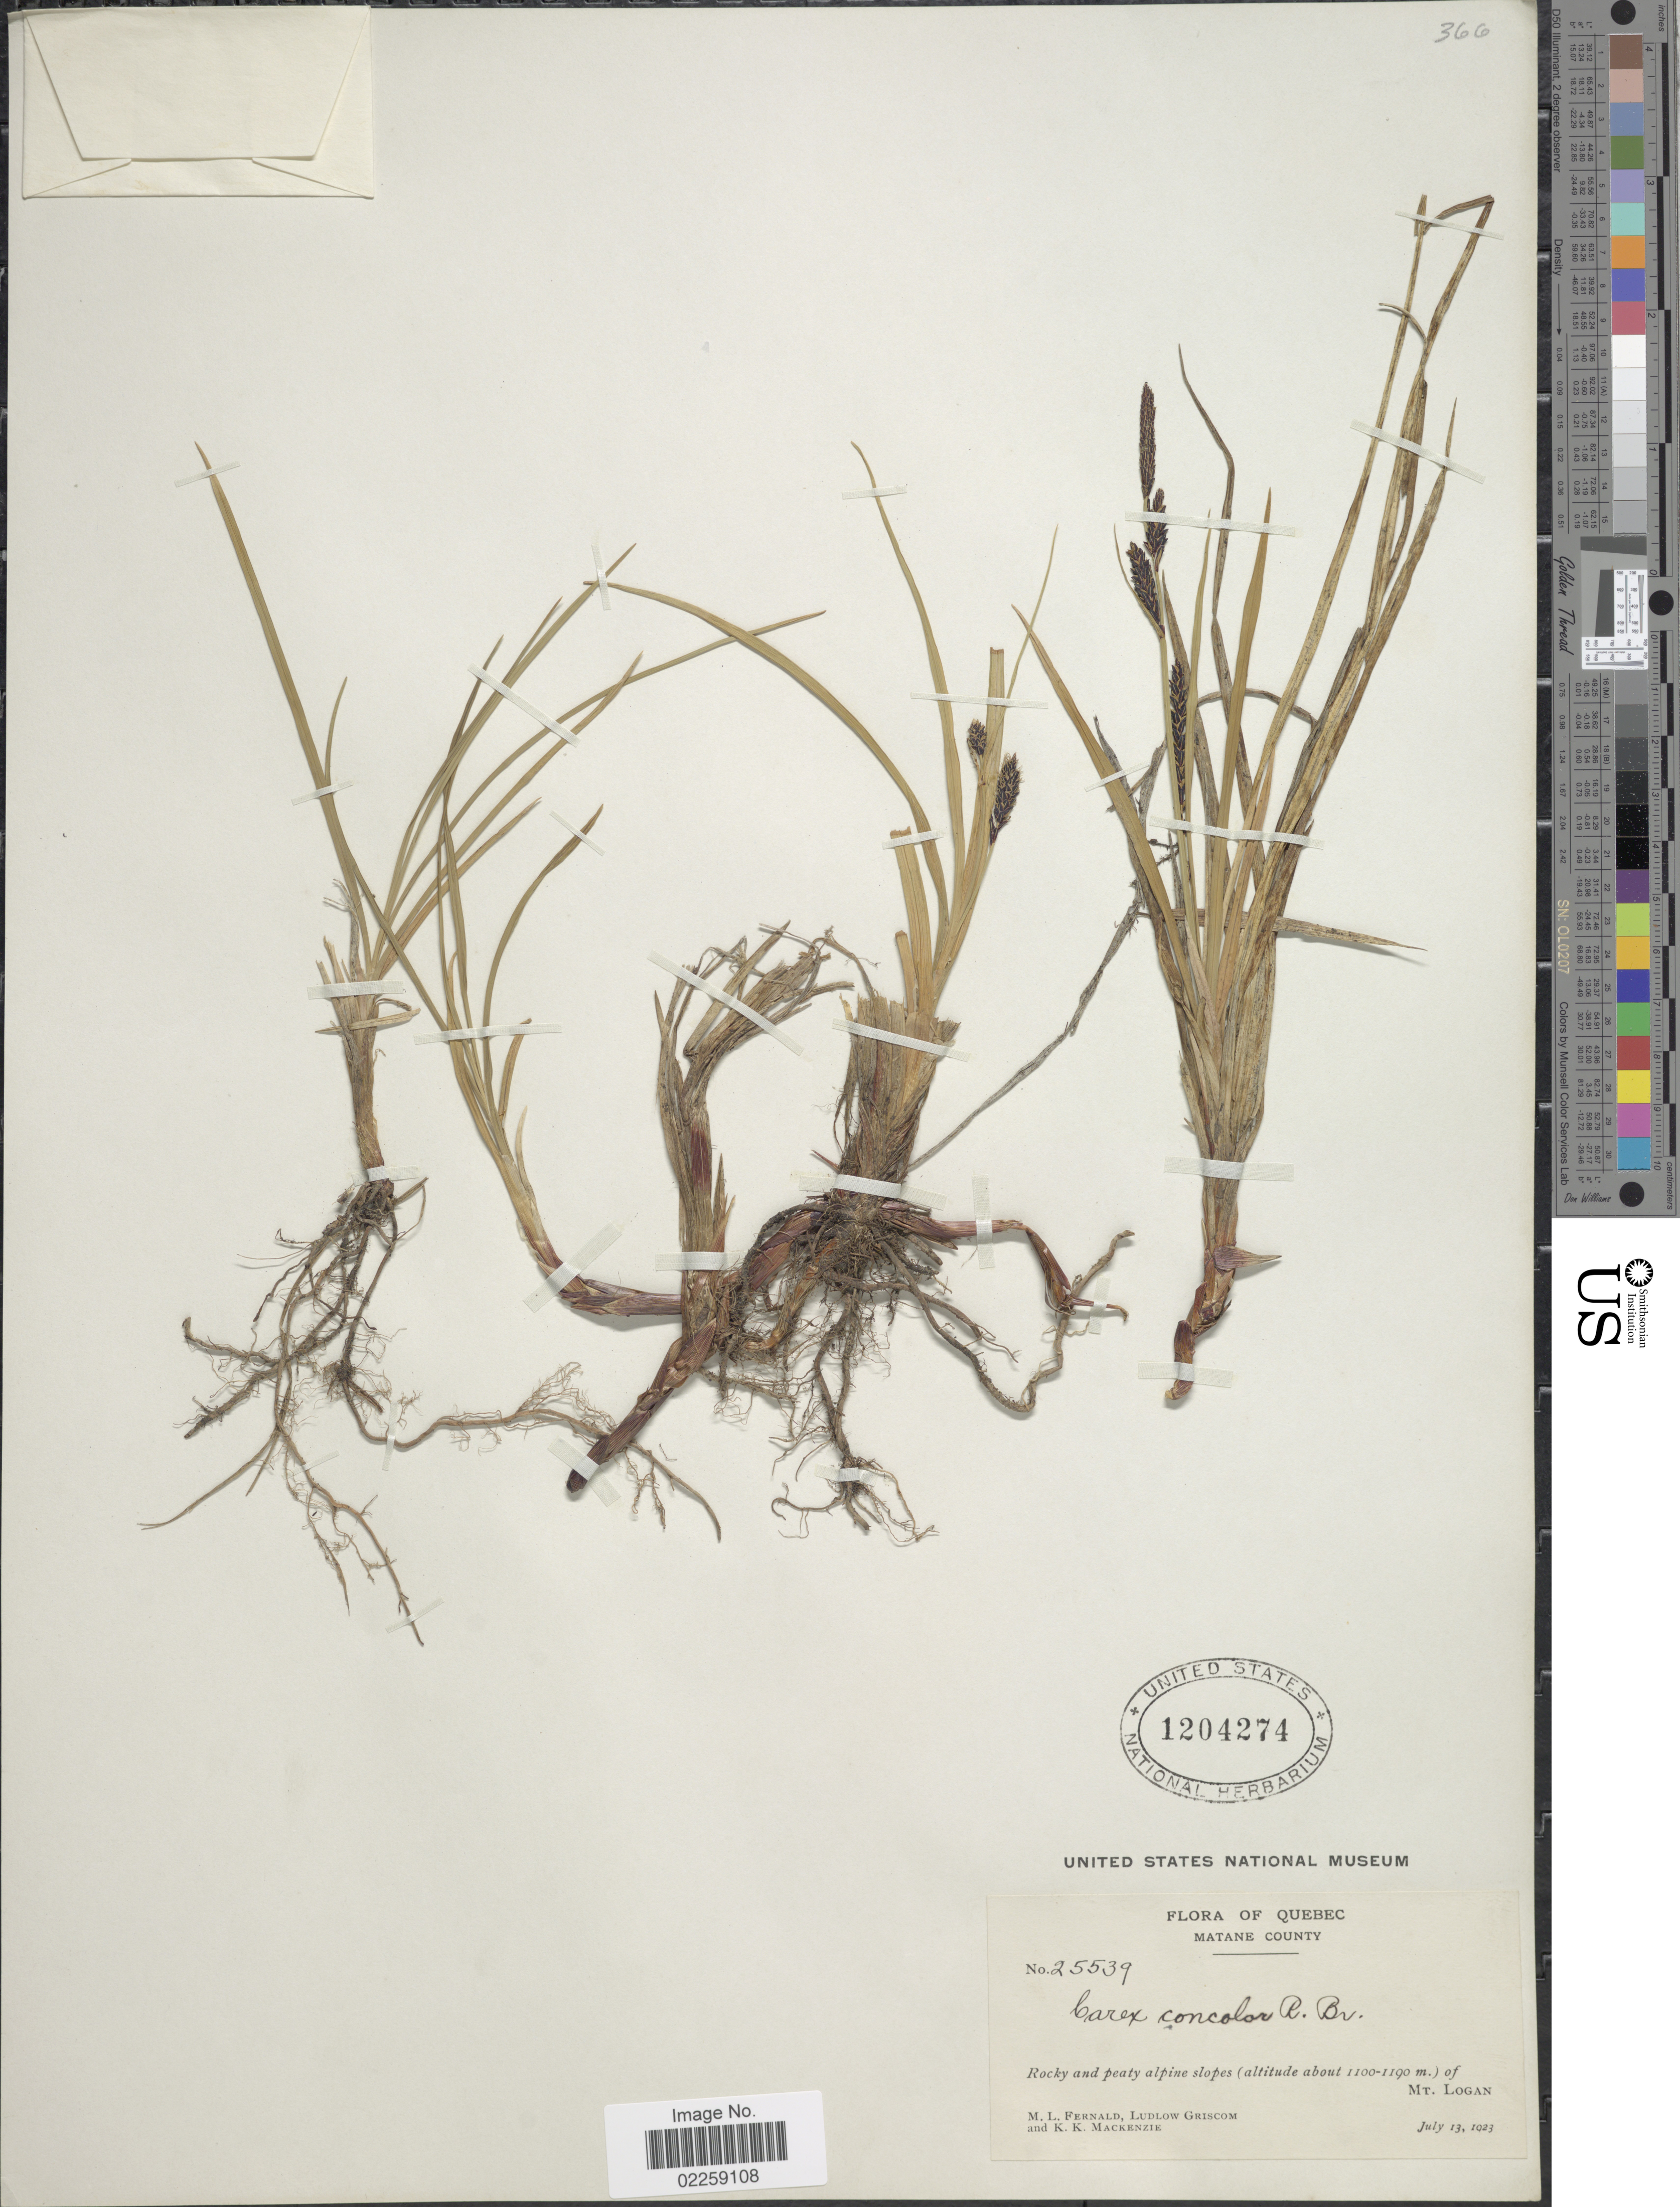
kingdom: Plantae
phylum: Tracheophyta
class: Liliopsida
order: Poales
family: Cyperaceae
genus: Carex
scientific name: Carex bigelowii subsp. bigelowii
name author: Torr. ex Schwein.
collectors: M. L. Fernald, L. Griscom & K. K. Mackenzie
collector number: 25539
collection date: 1923-07-13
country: Canada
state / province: Quebec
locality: Matane County. Rocky and peaty alpine slopes of Mt. Logan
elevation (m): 100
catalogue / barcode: US 1204274